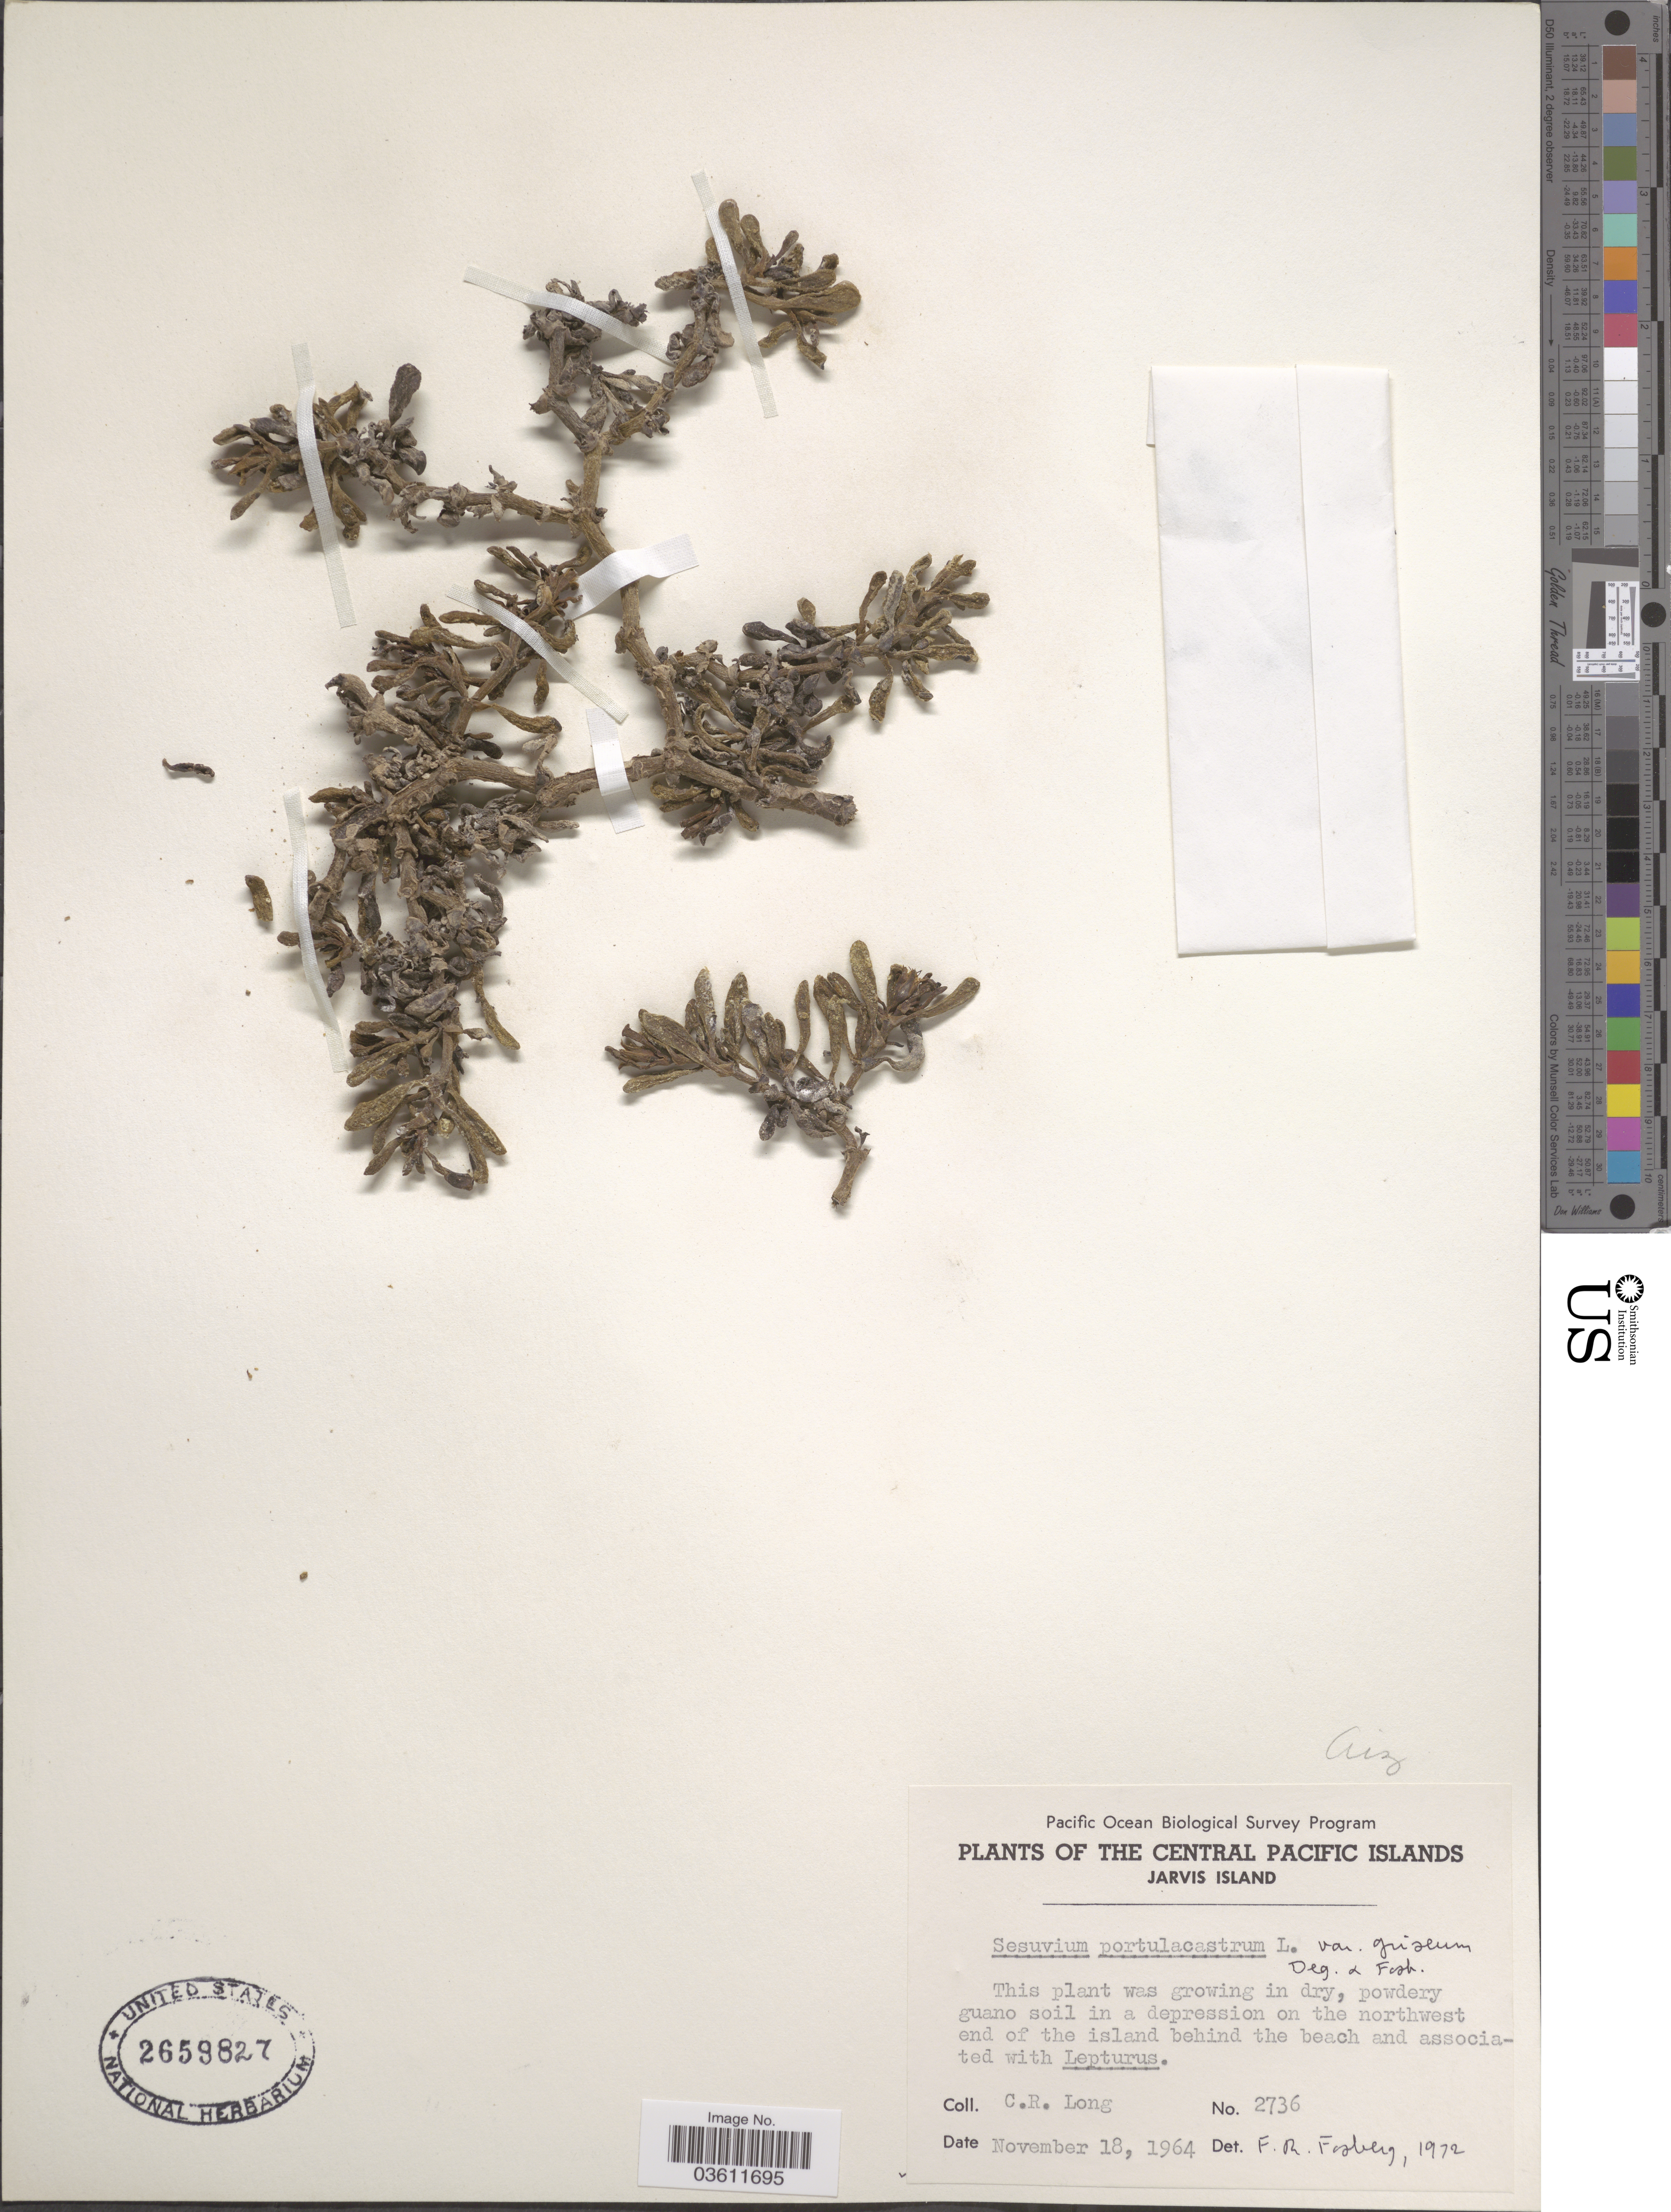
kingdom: Plantae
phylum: Tracheophyta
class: Magnoliopsida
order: Caryophyllales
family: Aizoaceae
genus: Sesuvium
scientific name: Sesuvium portulacastrum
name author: (L.) L.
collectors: C. R. Long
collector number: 2736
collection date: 1964-11-18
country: U.S. Administered Pacific Islands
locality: The Central Pacific Islands. Jarvis Island.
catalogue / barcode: US 2659827